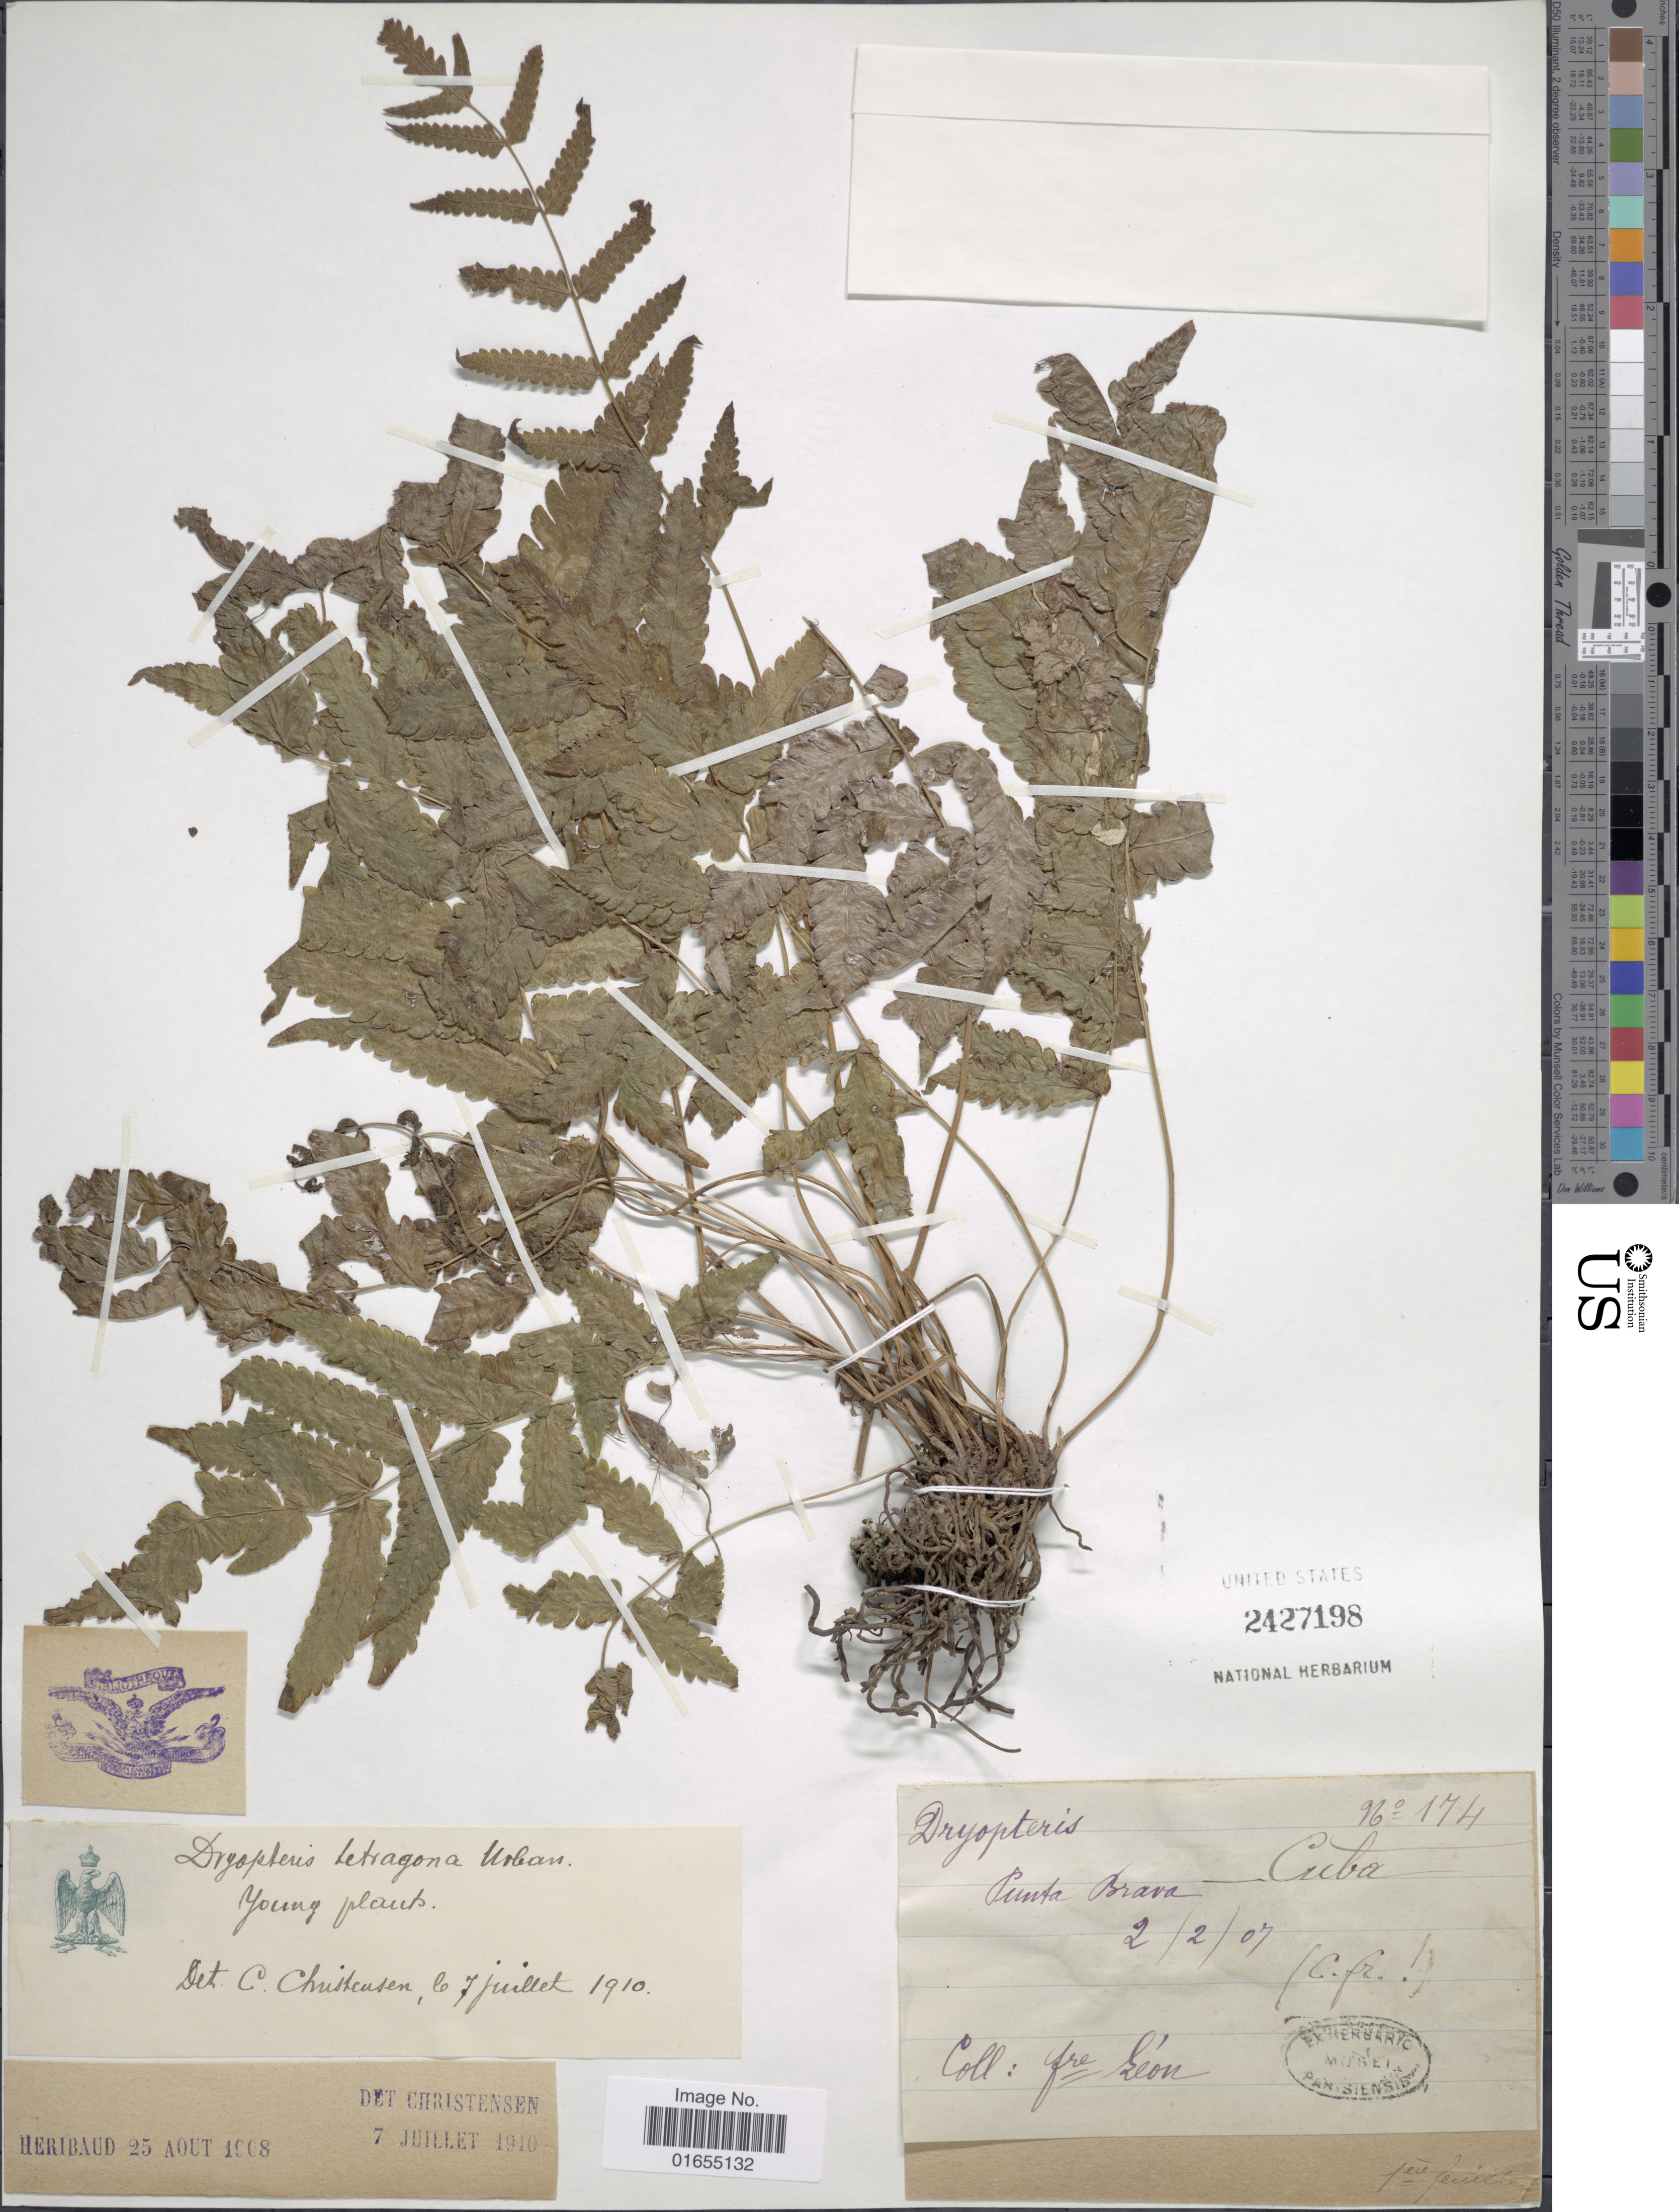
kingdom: Plantae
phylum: Tracheophyta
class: Polypodiopsida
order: Polypodiales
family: Thelypteridaceae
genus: Goniopteris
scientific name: Goniopteris subtetragona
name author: (Link) Vareschi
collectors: Bro. León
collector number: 174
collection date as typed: Transcribed d/m/y: 2/2/7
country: Cuba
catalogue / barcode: US 2427198